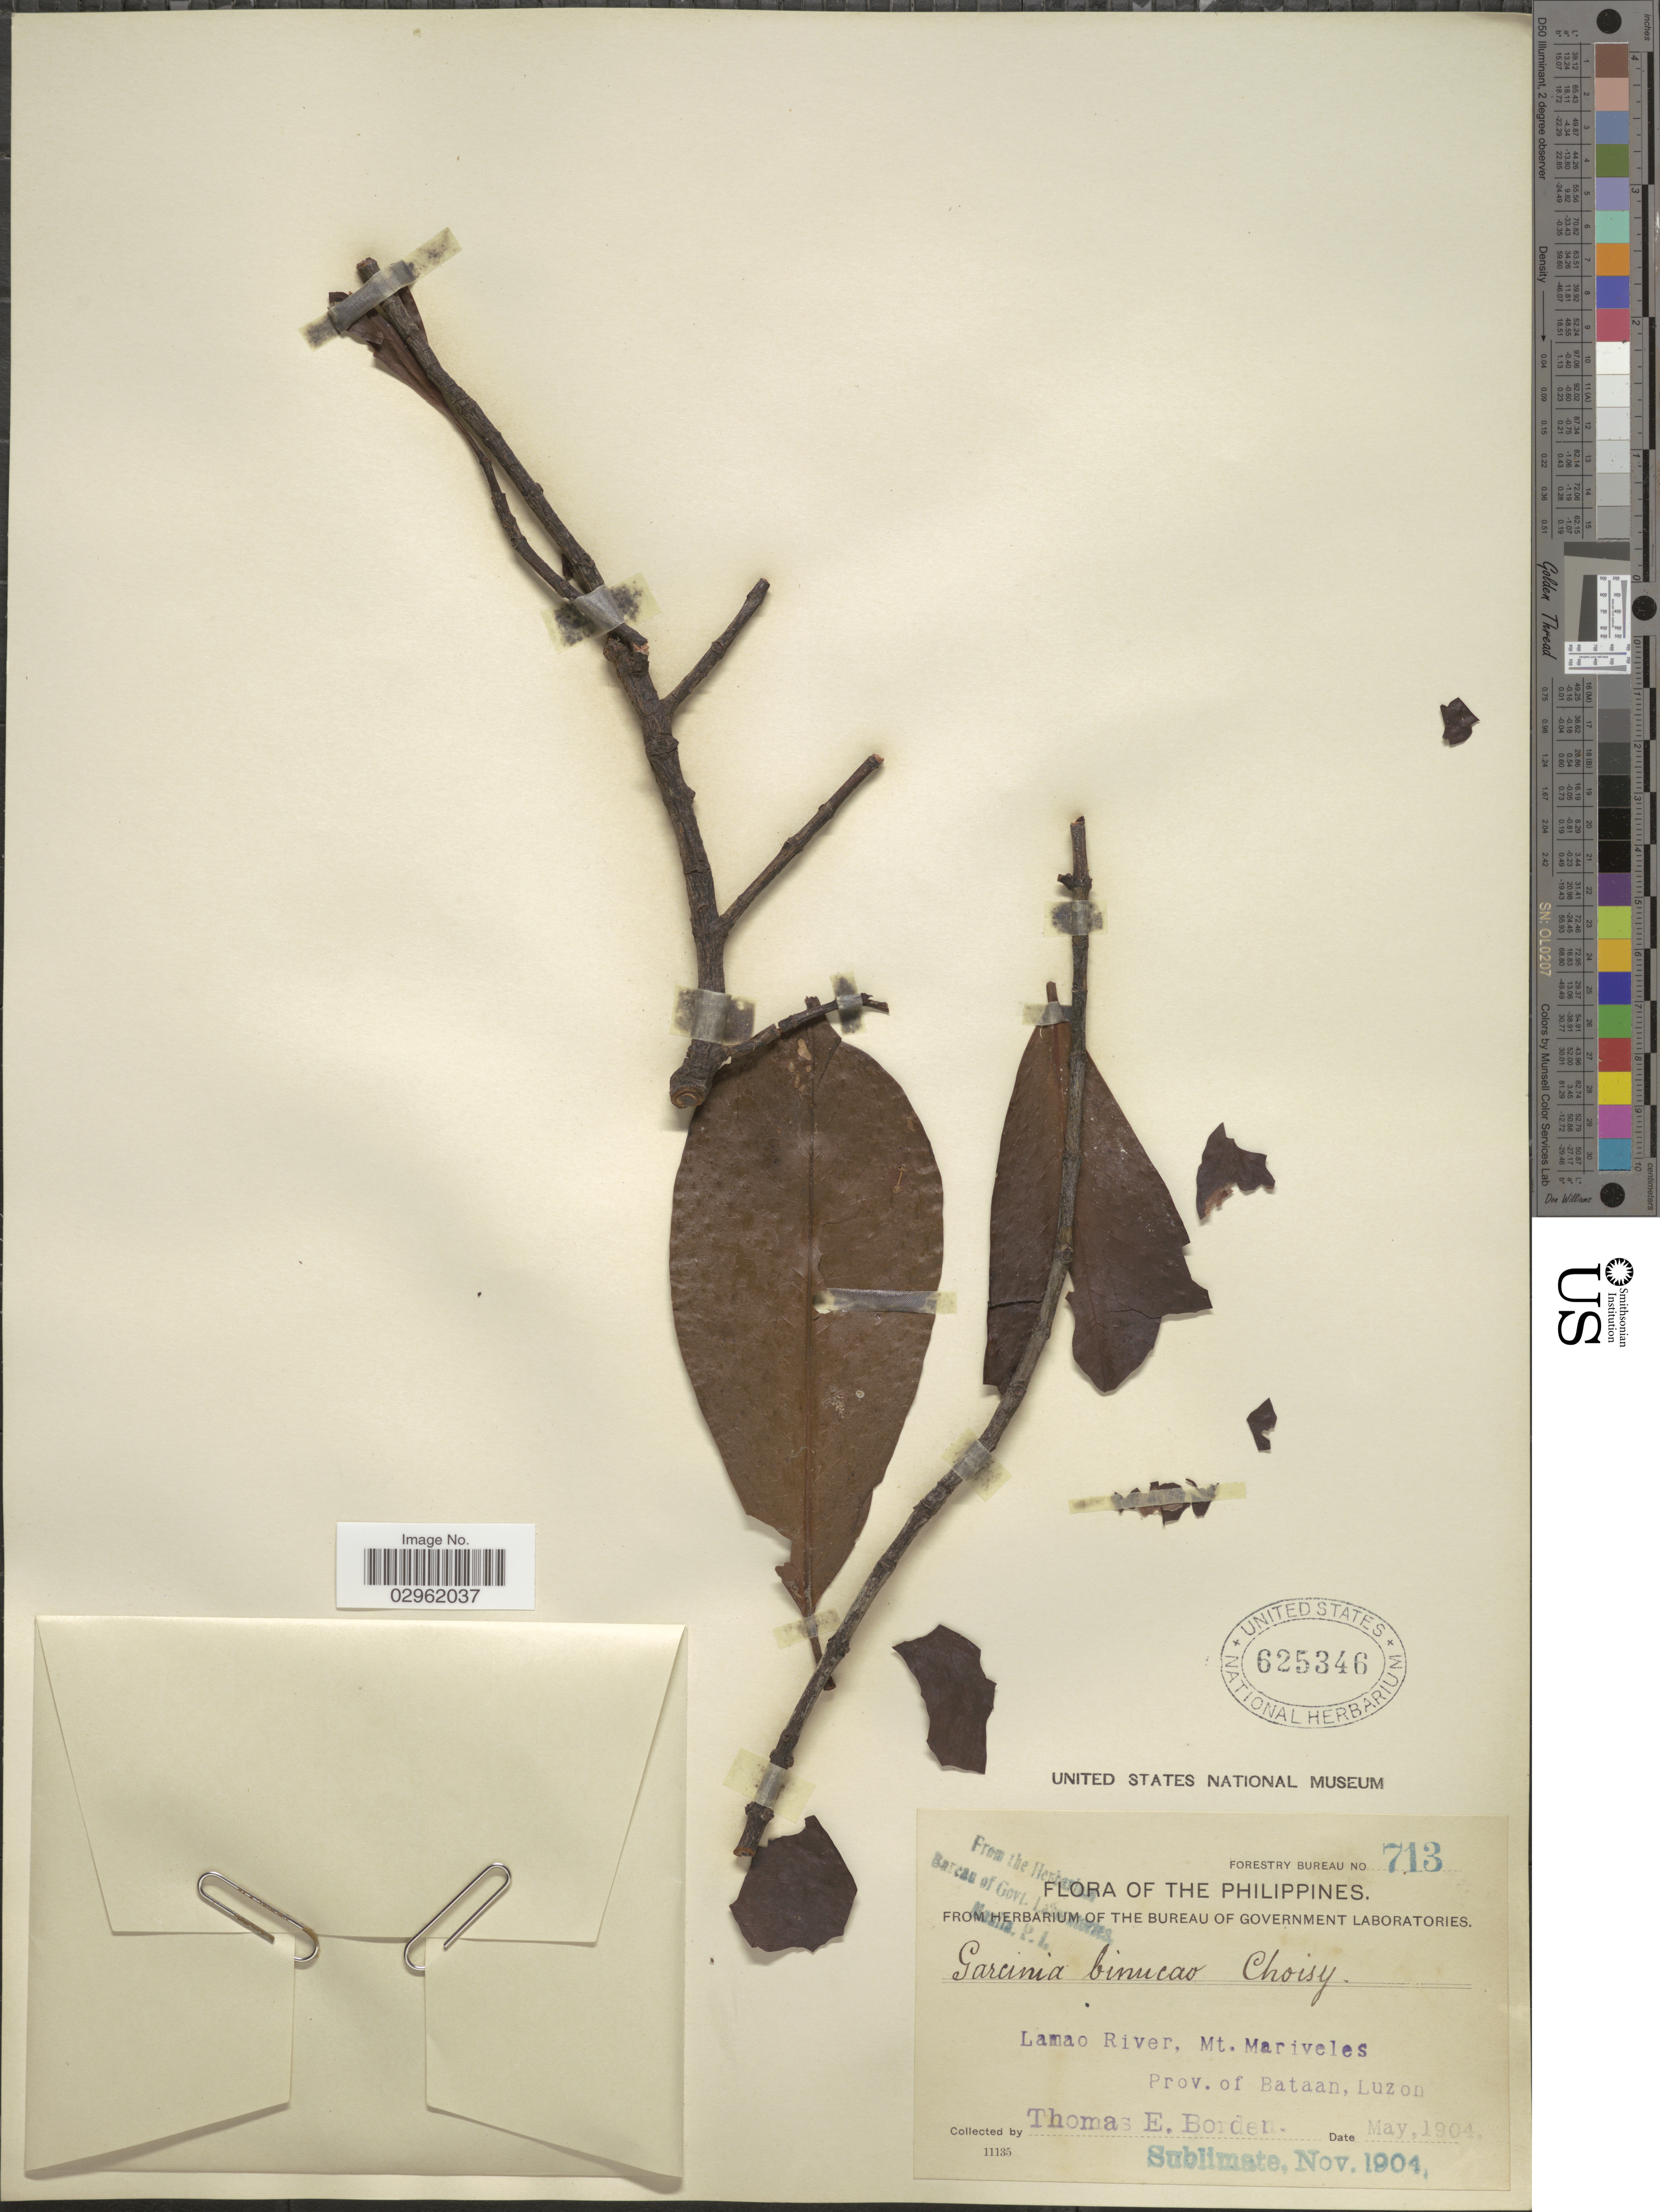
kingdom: Plantae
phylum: Tracheophyta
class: Magnoliopsida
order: Malpighiales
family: Clusiaceae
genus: Garcinia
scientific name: Garcinia binucao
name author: (Blanco) Choisy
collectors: T. E. Borden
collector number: Forestry Bureau 713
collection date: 1904-05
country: Philippines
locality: Lamao River. Mt. Mariveles. Prov. of Bataan, Luzon.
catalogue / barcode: US 625346